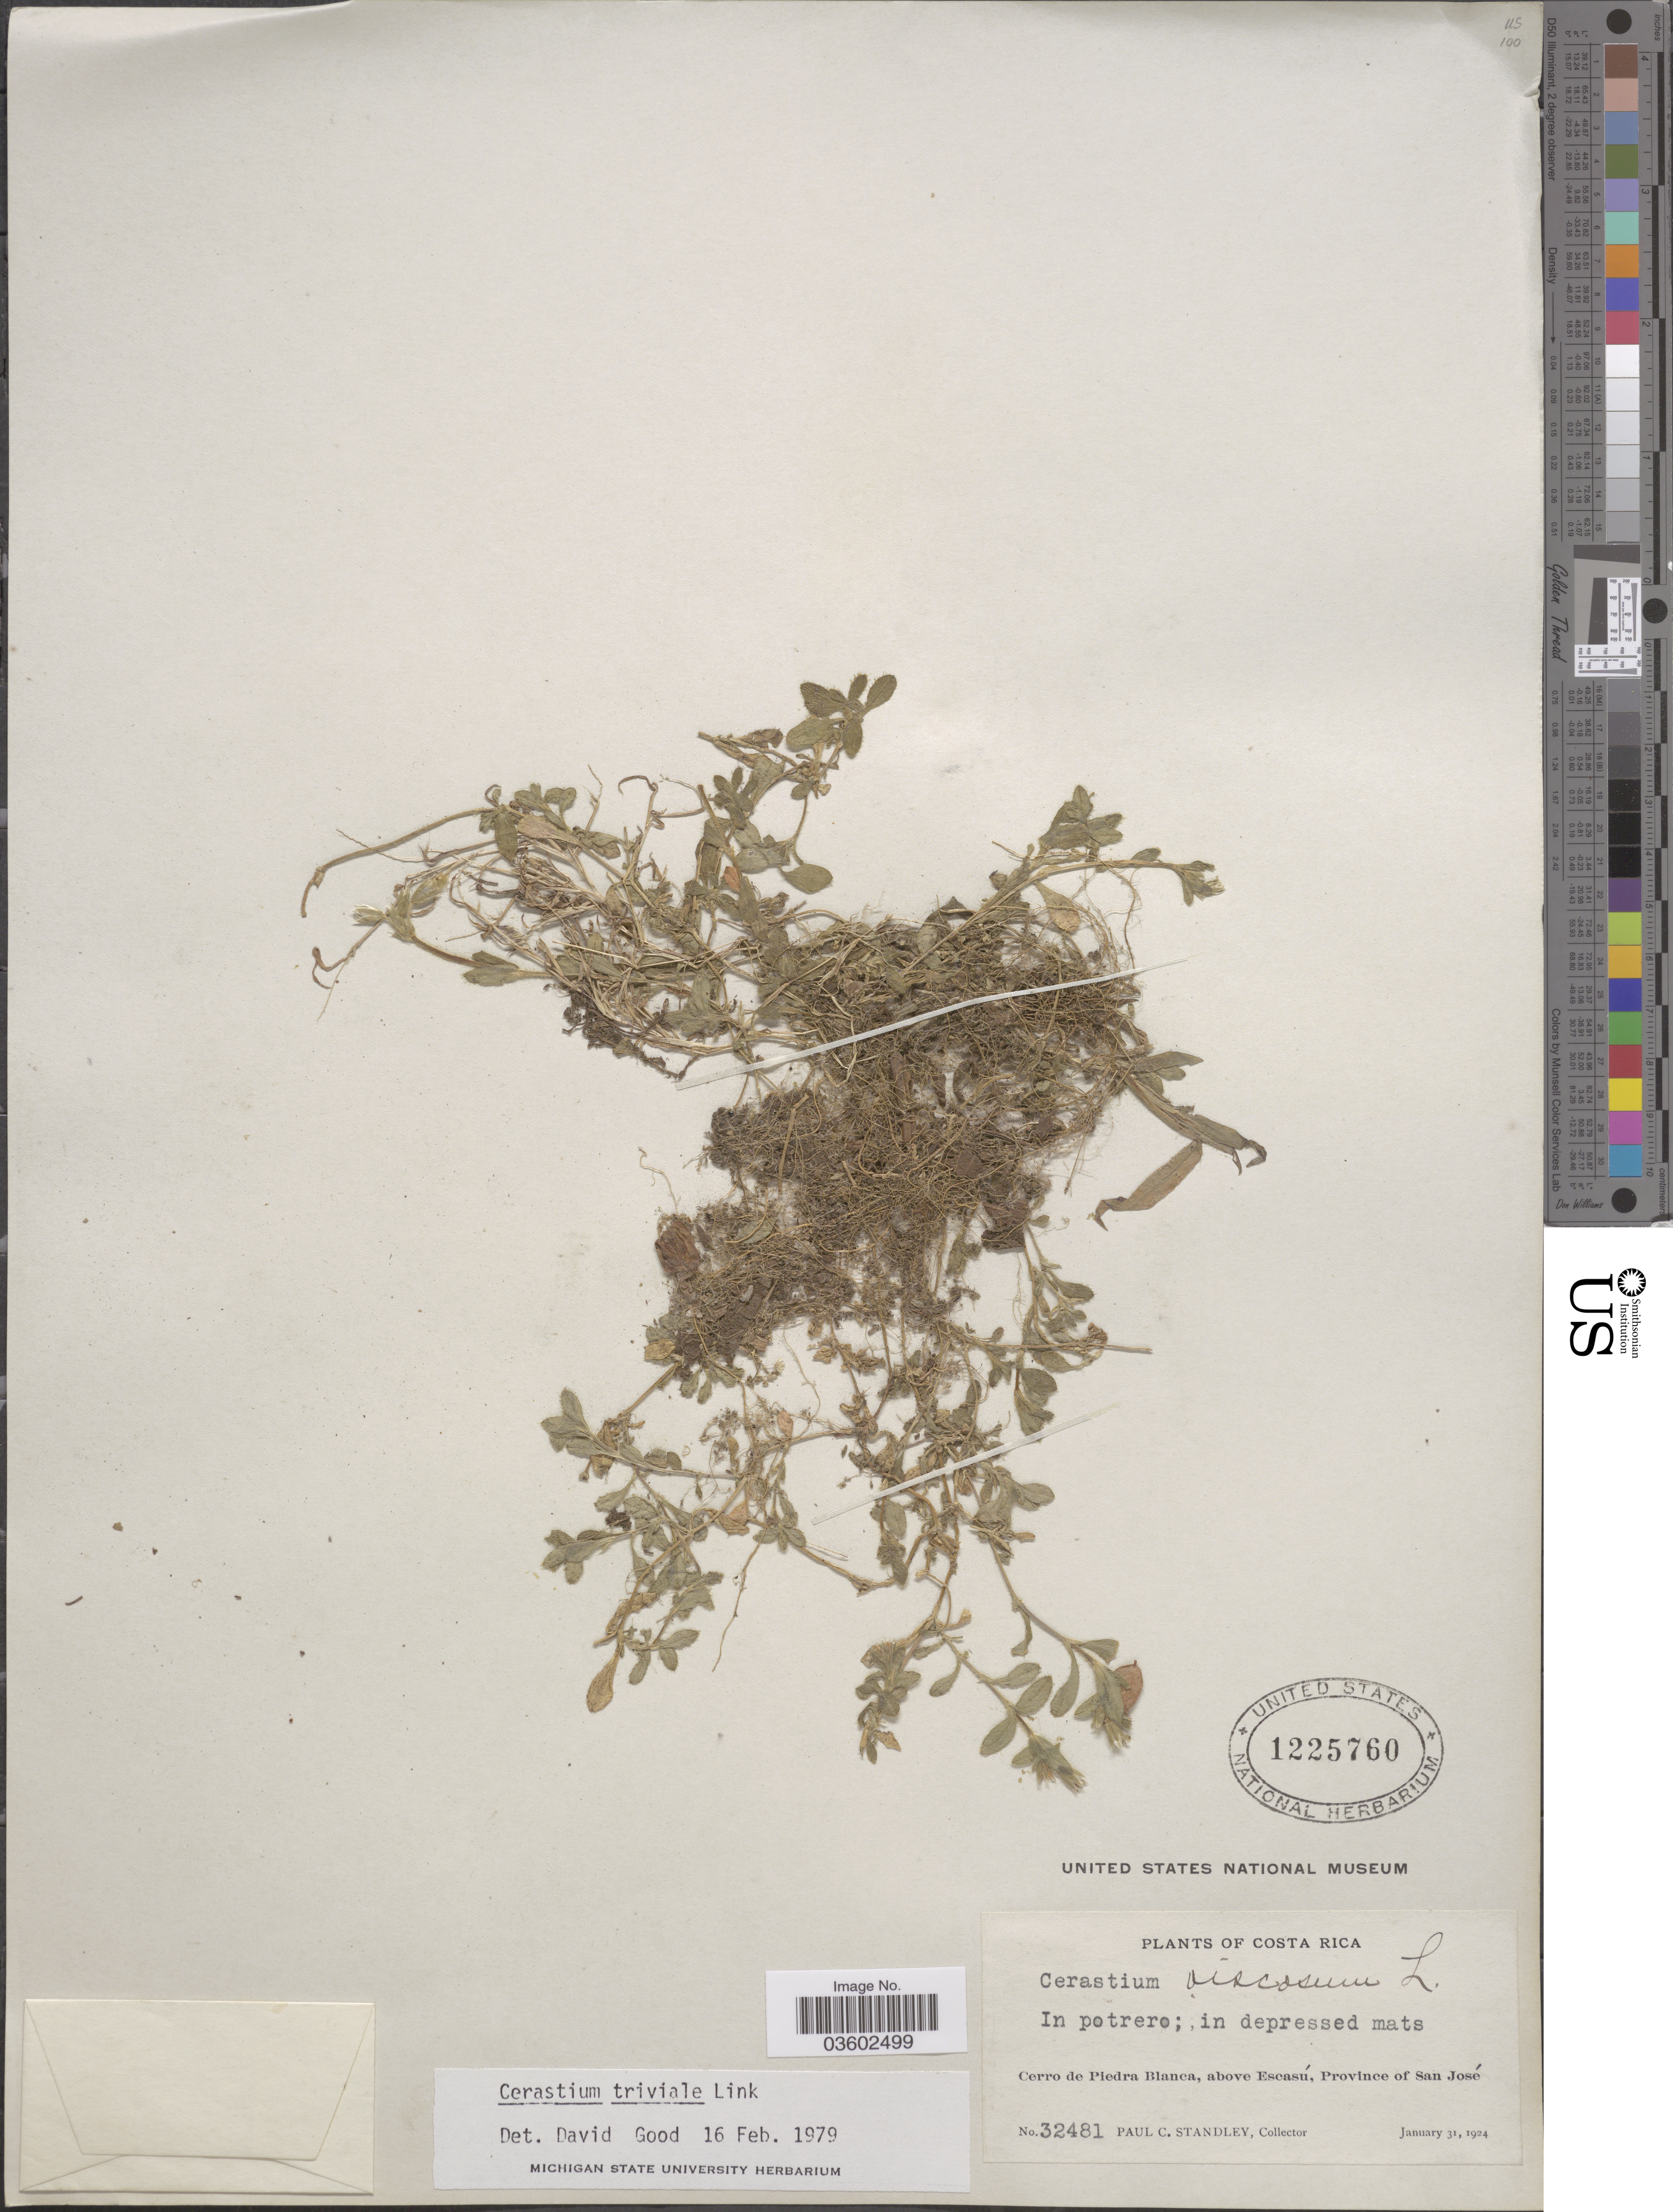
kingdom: Plantae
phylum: Tracheophyta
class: Magnoliopsida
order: Caryophyllales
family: Caryophyllaceae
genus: Cerastium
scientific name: Cerastium triviale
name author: Link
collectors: P. C. Standley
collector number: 32481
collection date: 1924-01-31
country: Costa Rica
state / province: San José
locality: Cerro de Piedra Blanca, above Escasú.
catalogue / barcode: US 1225760